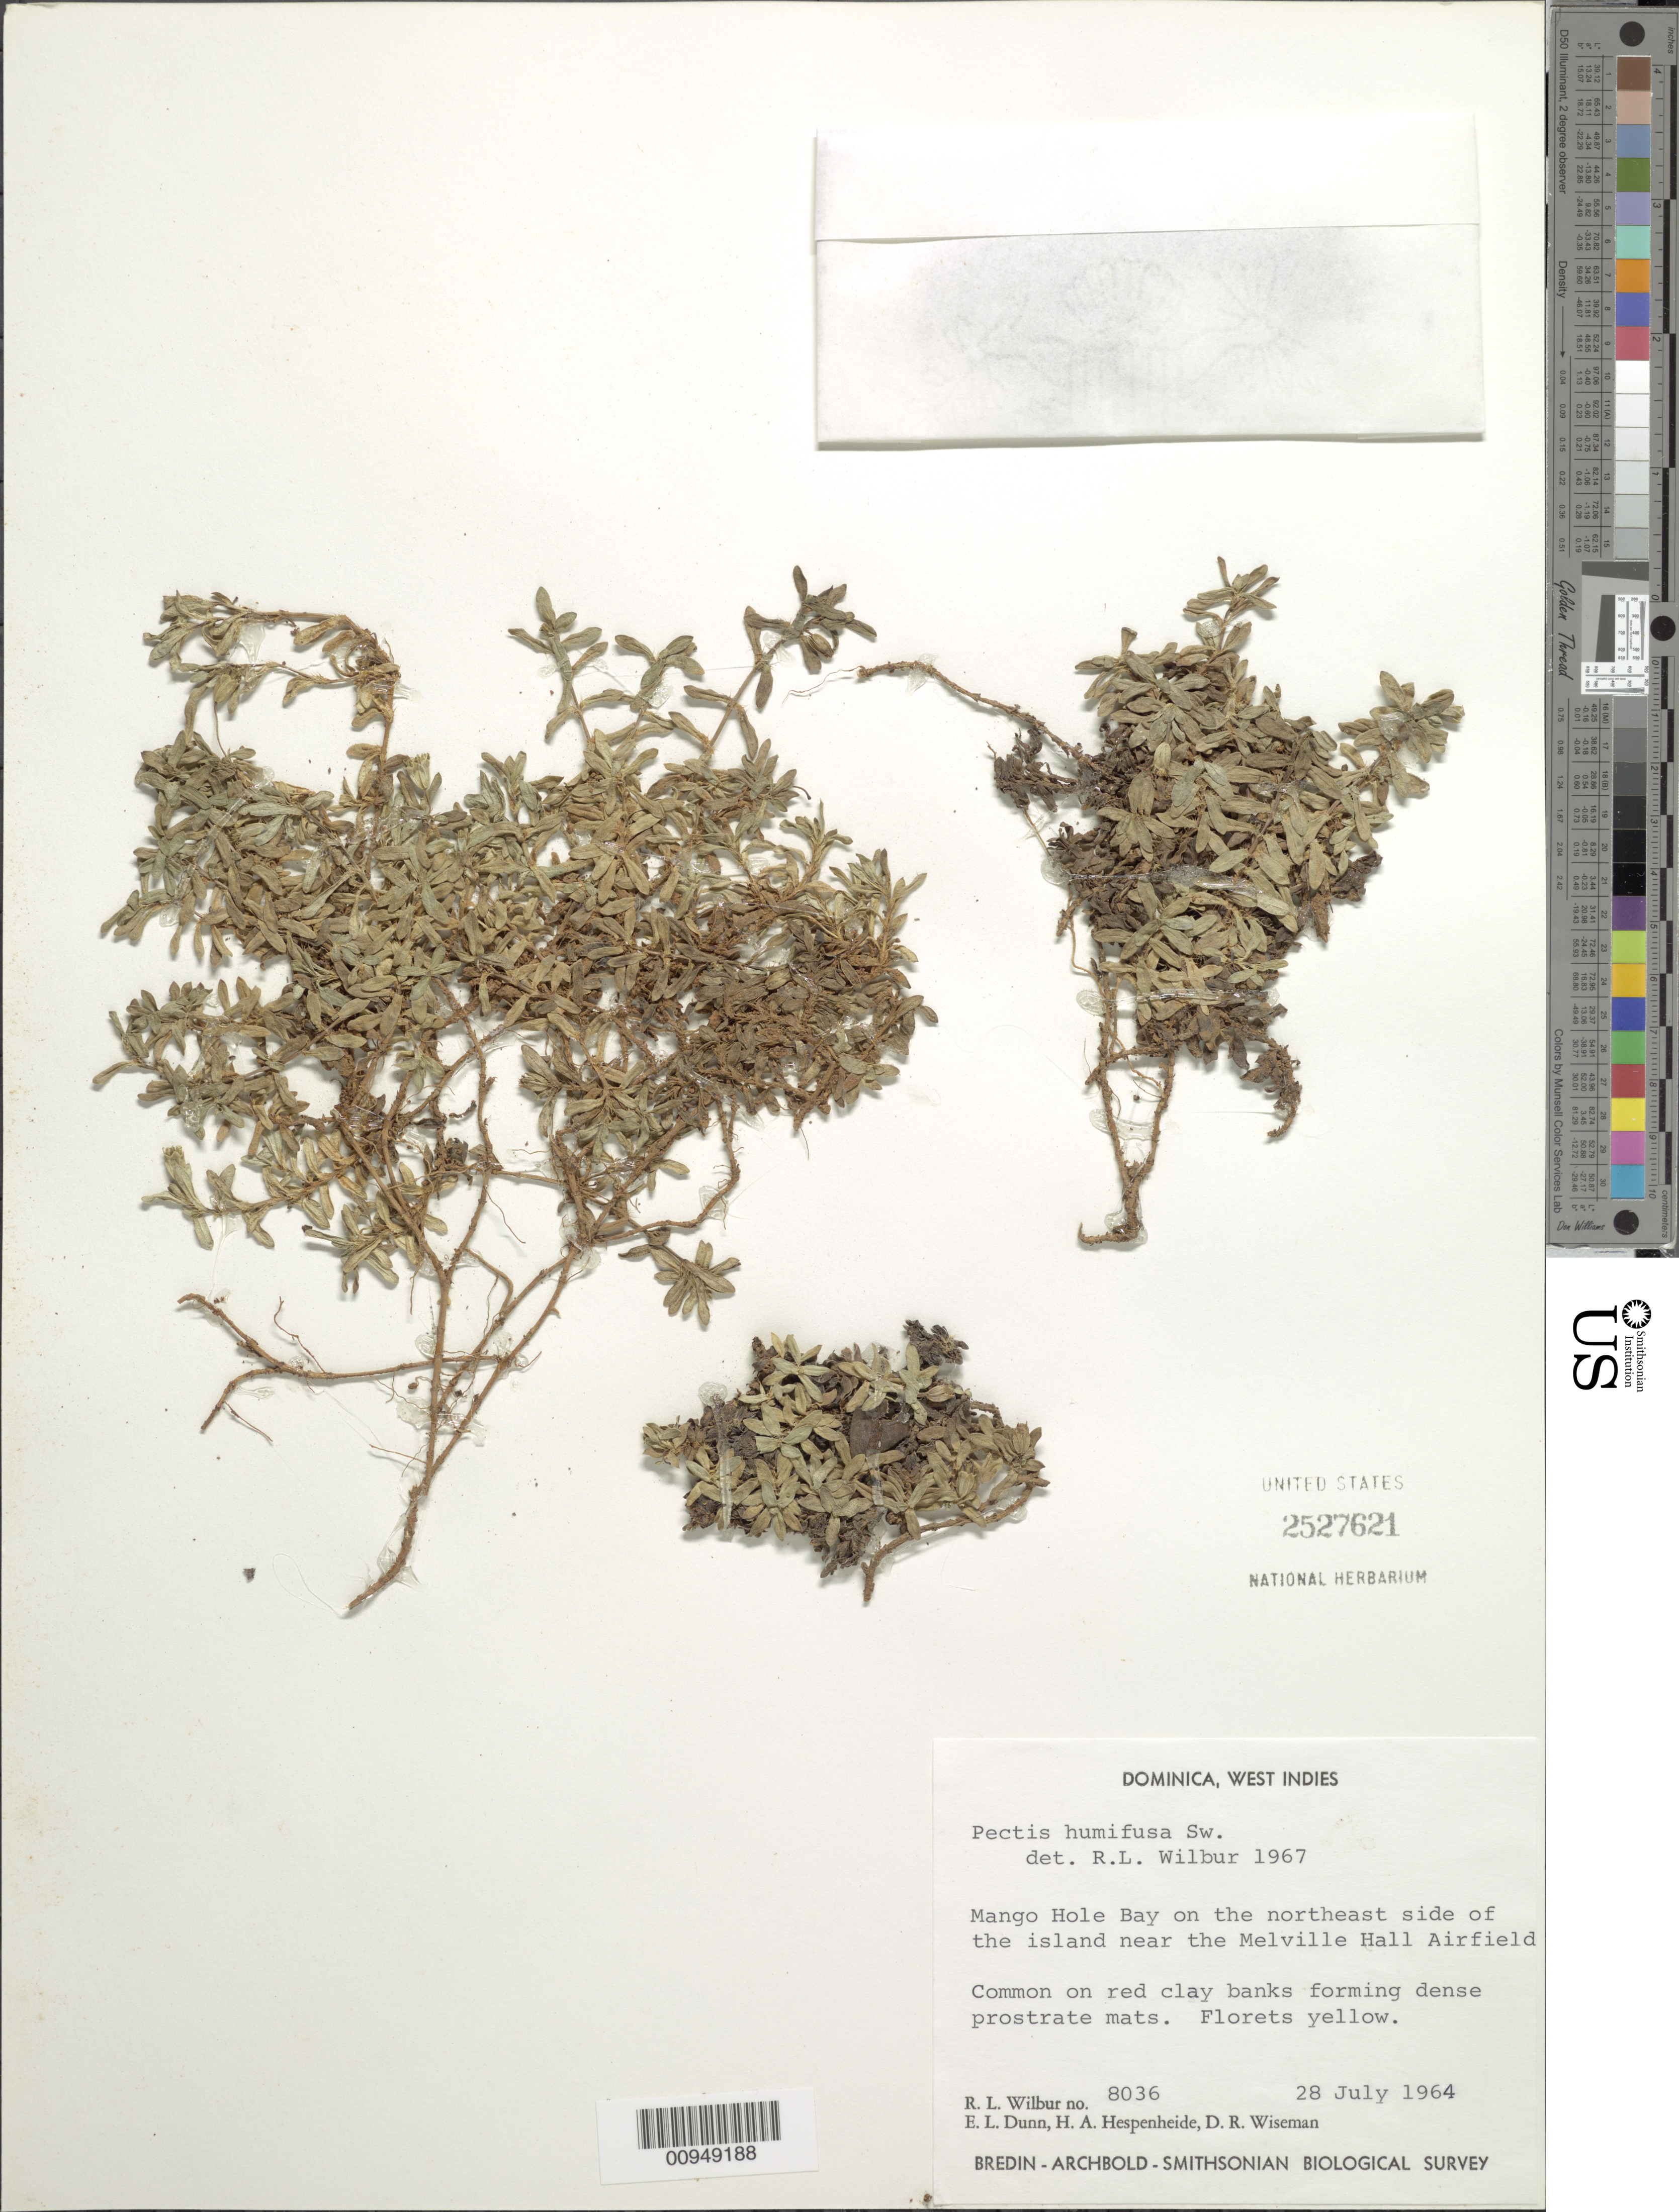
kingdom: Plantae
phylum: Tracheophyta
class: Magnoliopsida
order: Asterales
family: Asteraceae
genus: Pectis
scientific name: Pectis humifusa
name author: Sw.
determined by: Wilber, R. L.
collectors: R. L. Wilbur, E. Dunn, H. A. Hespenheide & D. R. Wiseman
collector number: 8036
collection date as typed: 28 Jul 1964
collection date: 1964-07-28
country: Dominica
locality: Banks of Mango Hole Bay on the northeast side of the island near the Melville Hall Airfield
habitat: On red clay banks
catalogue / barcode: US 2527621